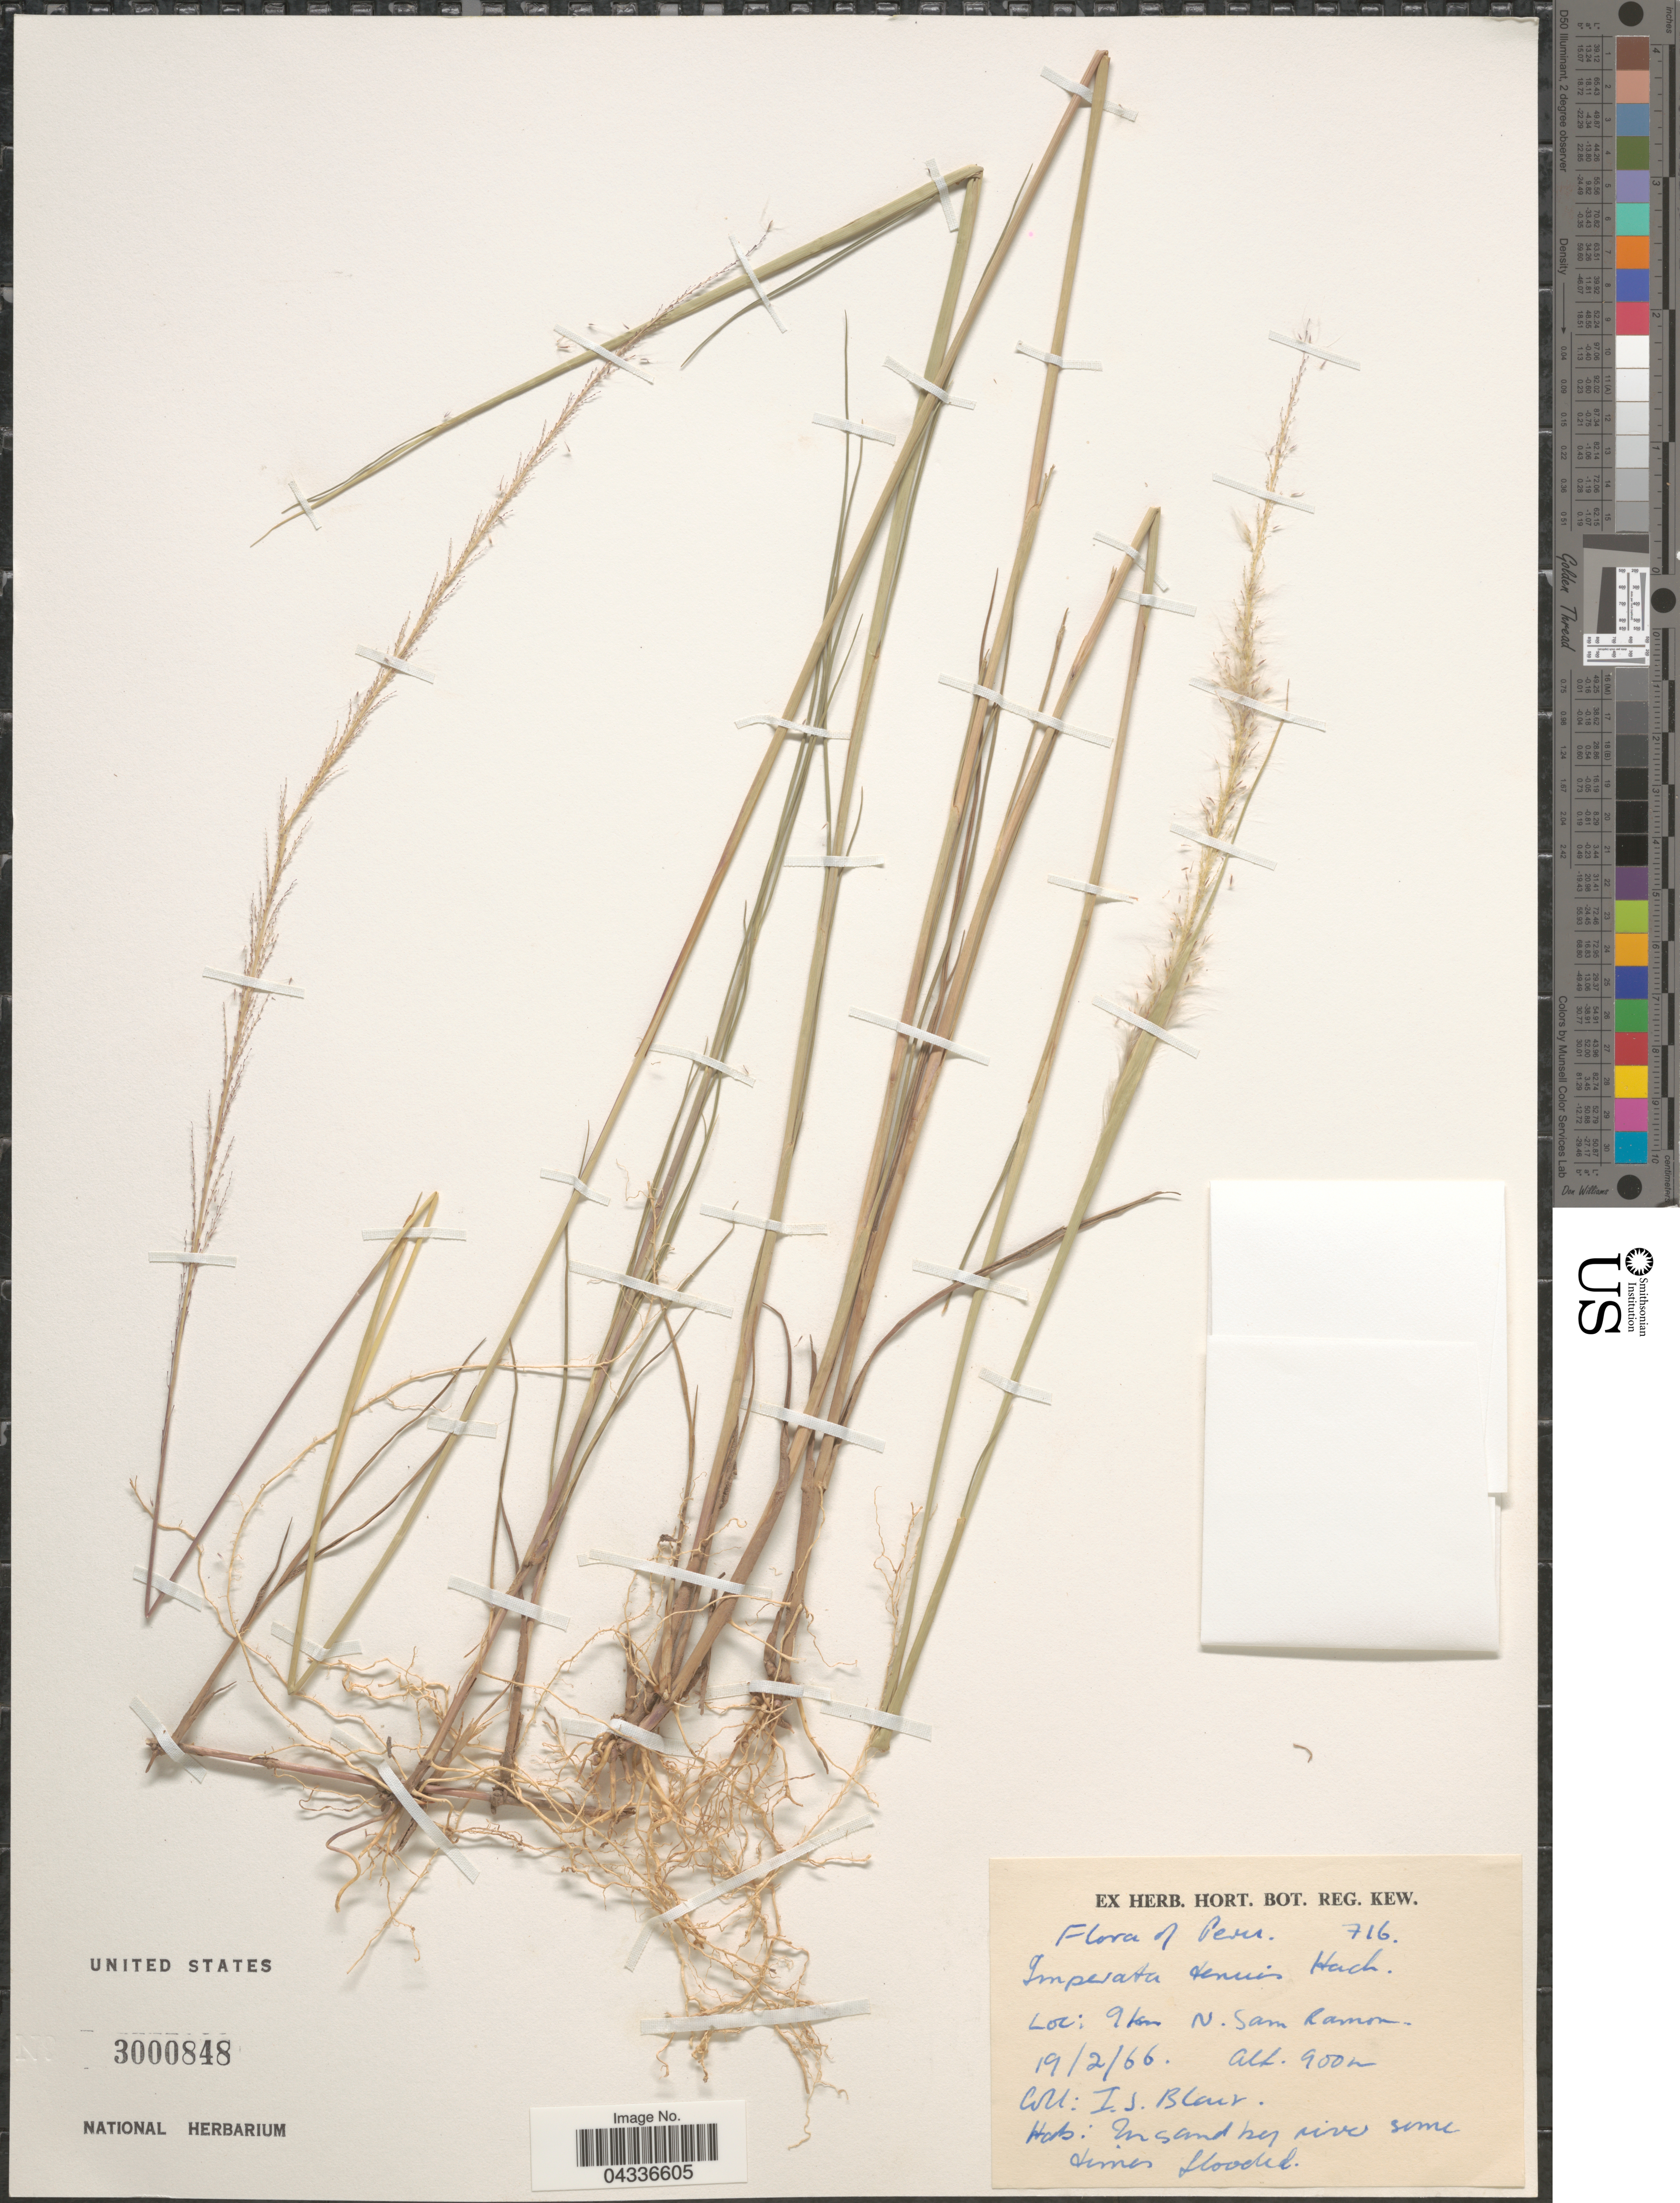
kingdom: Plantae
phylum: Tracheophyta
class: Liliopsida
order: Poales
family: Poaceae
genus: Imperata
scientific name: Imperata tenuis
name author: Hack.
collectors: I. Blair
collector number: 716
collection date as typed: Transcribed d/m/y: 19/2/66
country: Peru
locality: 9Km N. San Ramon.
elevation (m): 900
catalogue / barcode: US 3000848